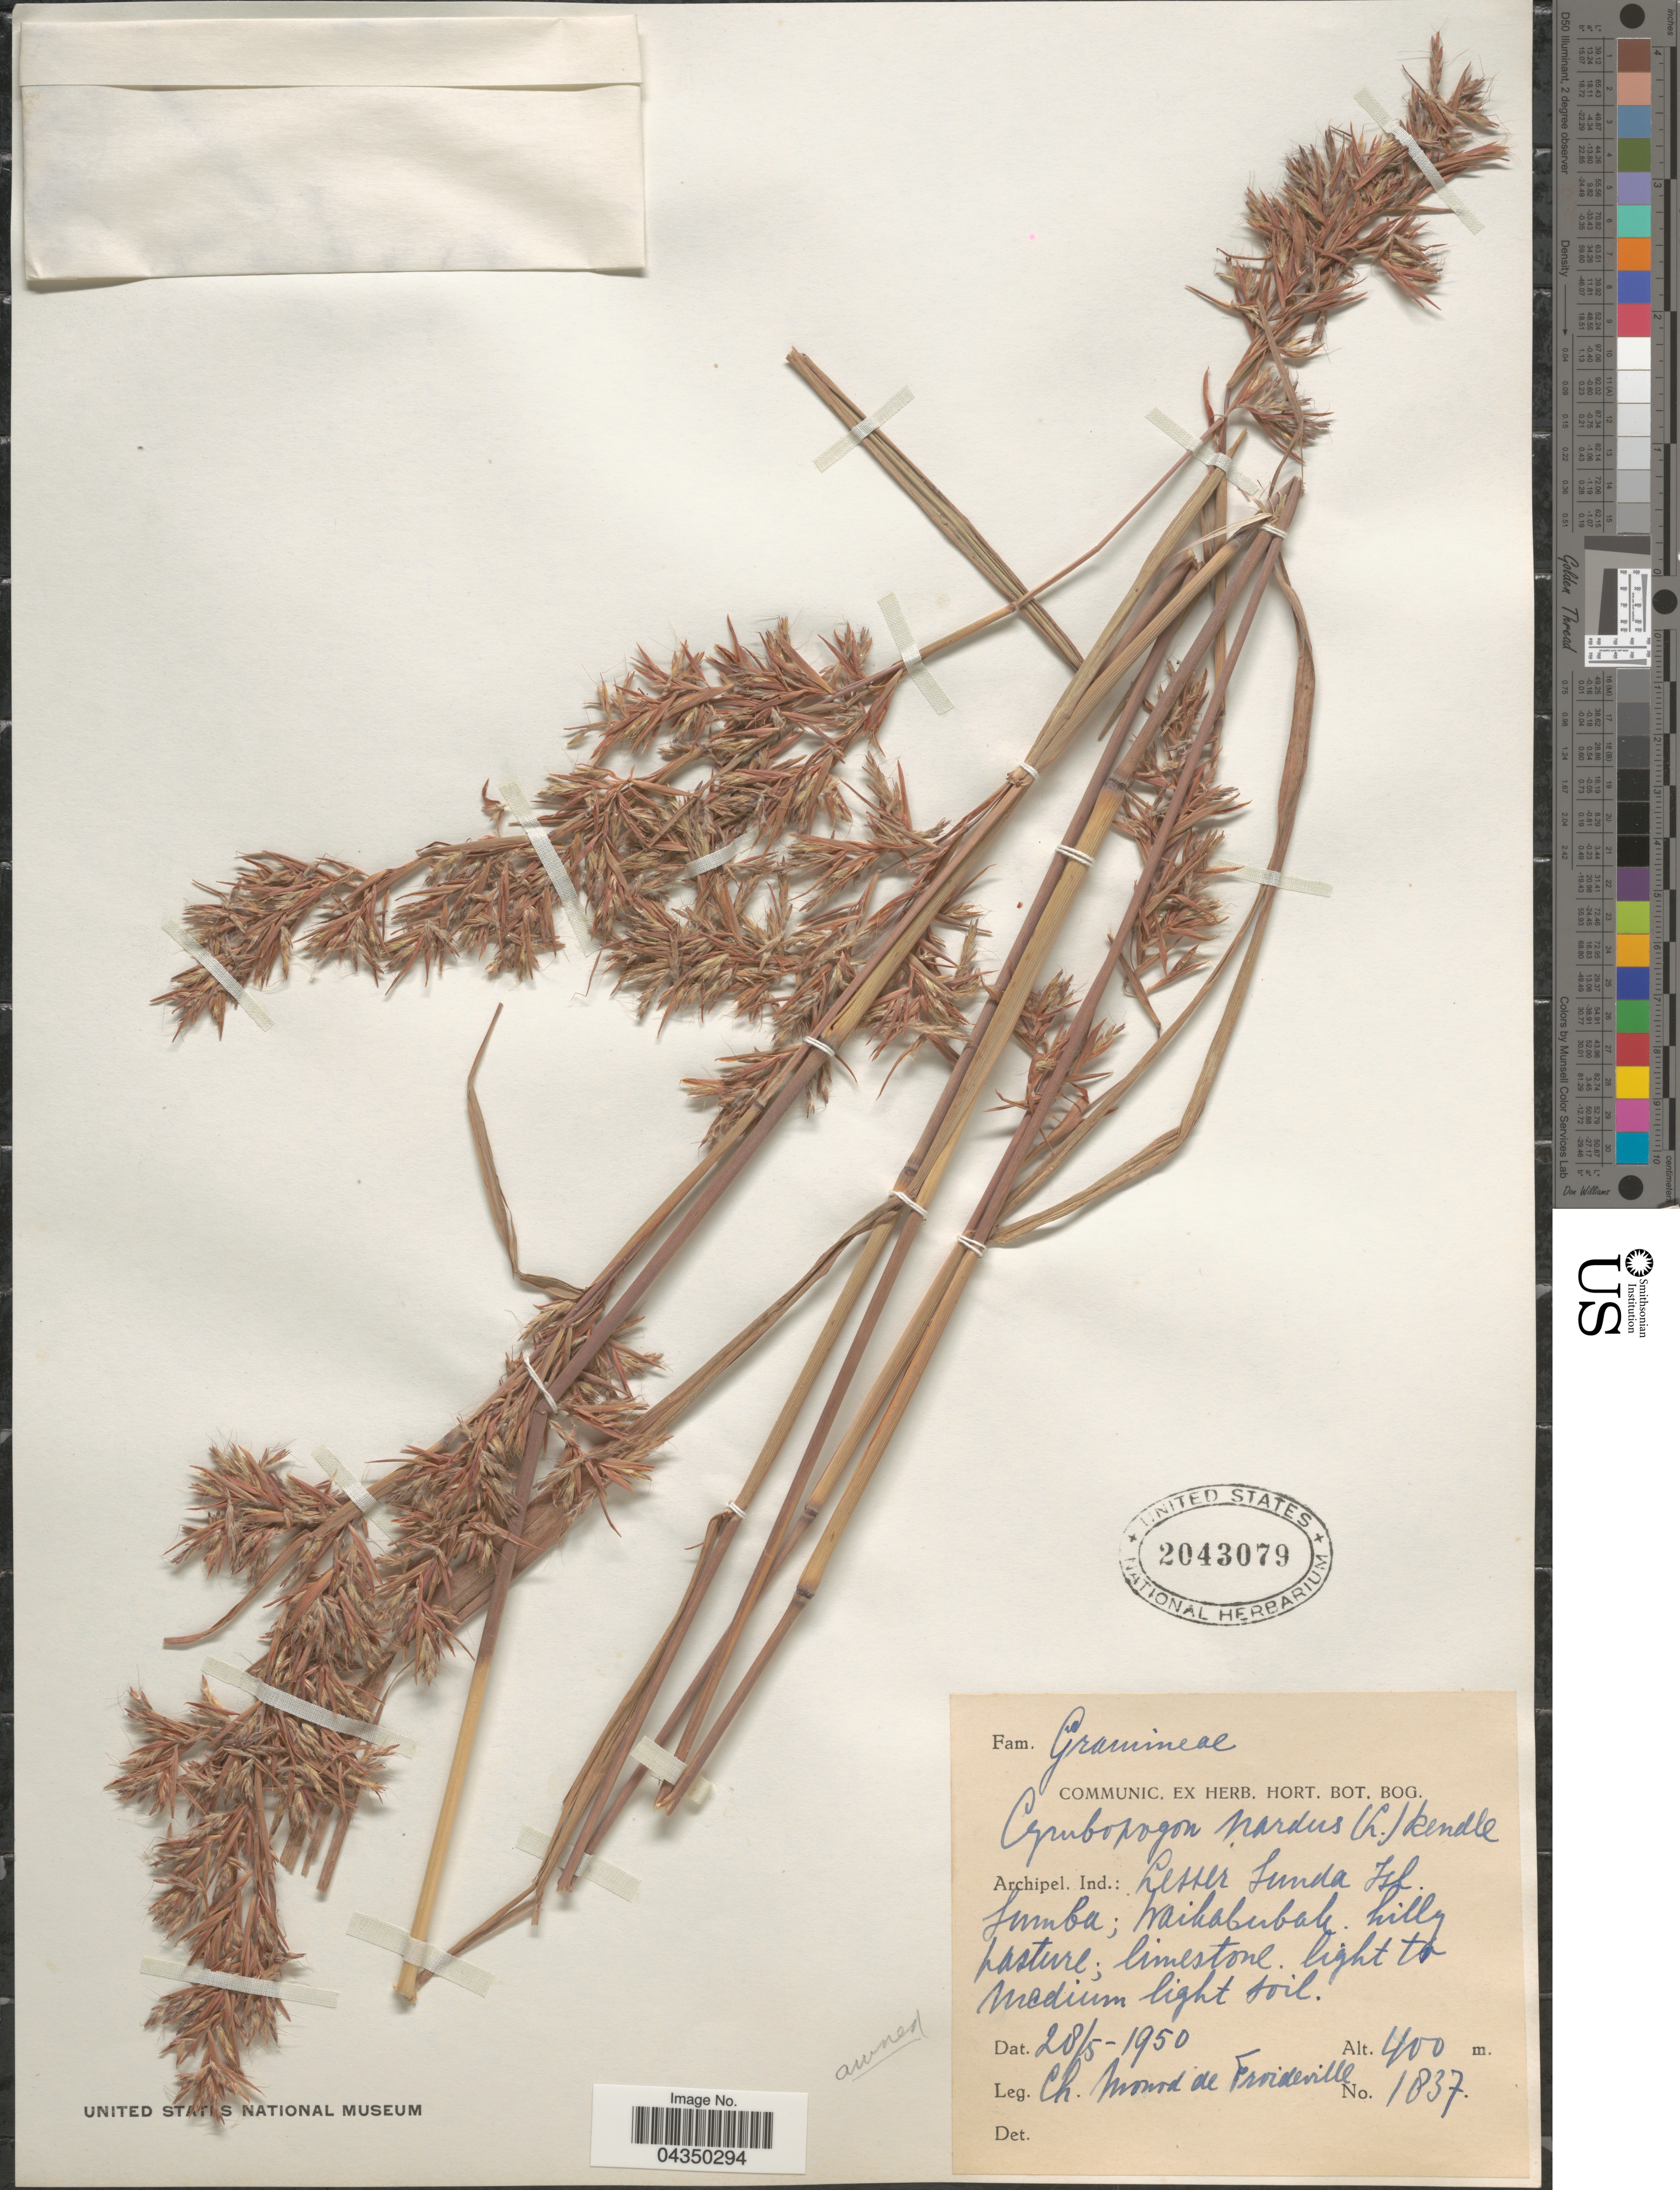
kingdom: Plantae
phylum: Tracheophyta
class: Liliopsida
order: Poales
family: Poaceae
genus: Cymbopogon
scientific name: Cymbopogon nardus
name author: (L.) Rendle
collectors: C. Monod de F.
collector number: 1837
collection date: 1950-05-28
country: Indonesia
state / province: Nusa Tenggara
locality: Archipel. Ind.: Lesser Sunda Isl. Sumba; Waikabubak hills.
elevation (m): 400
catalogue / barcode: US 2043079